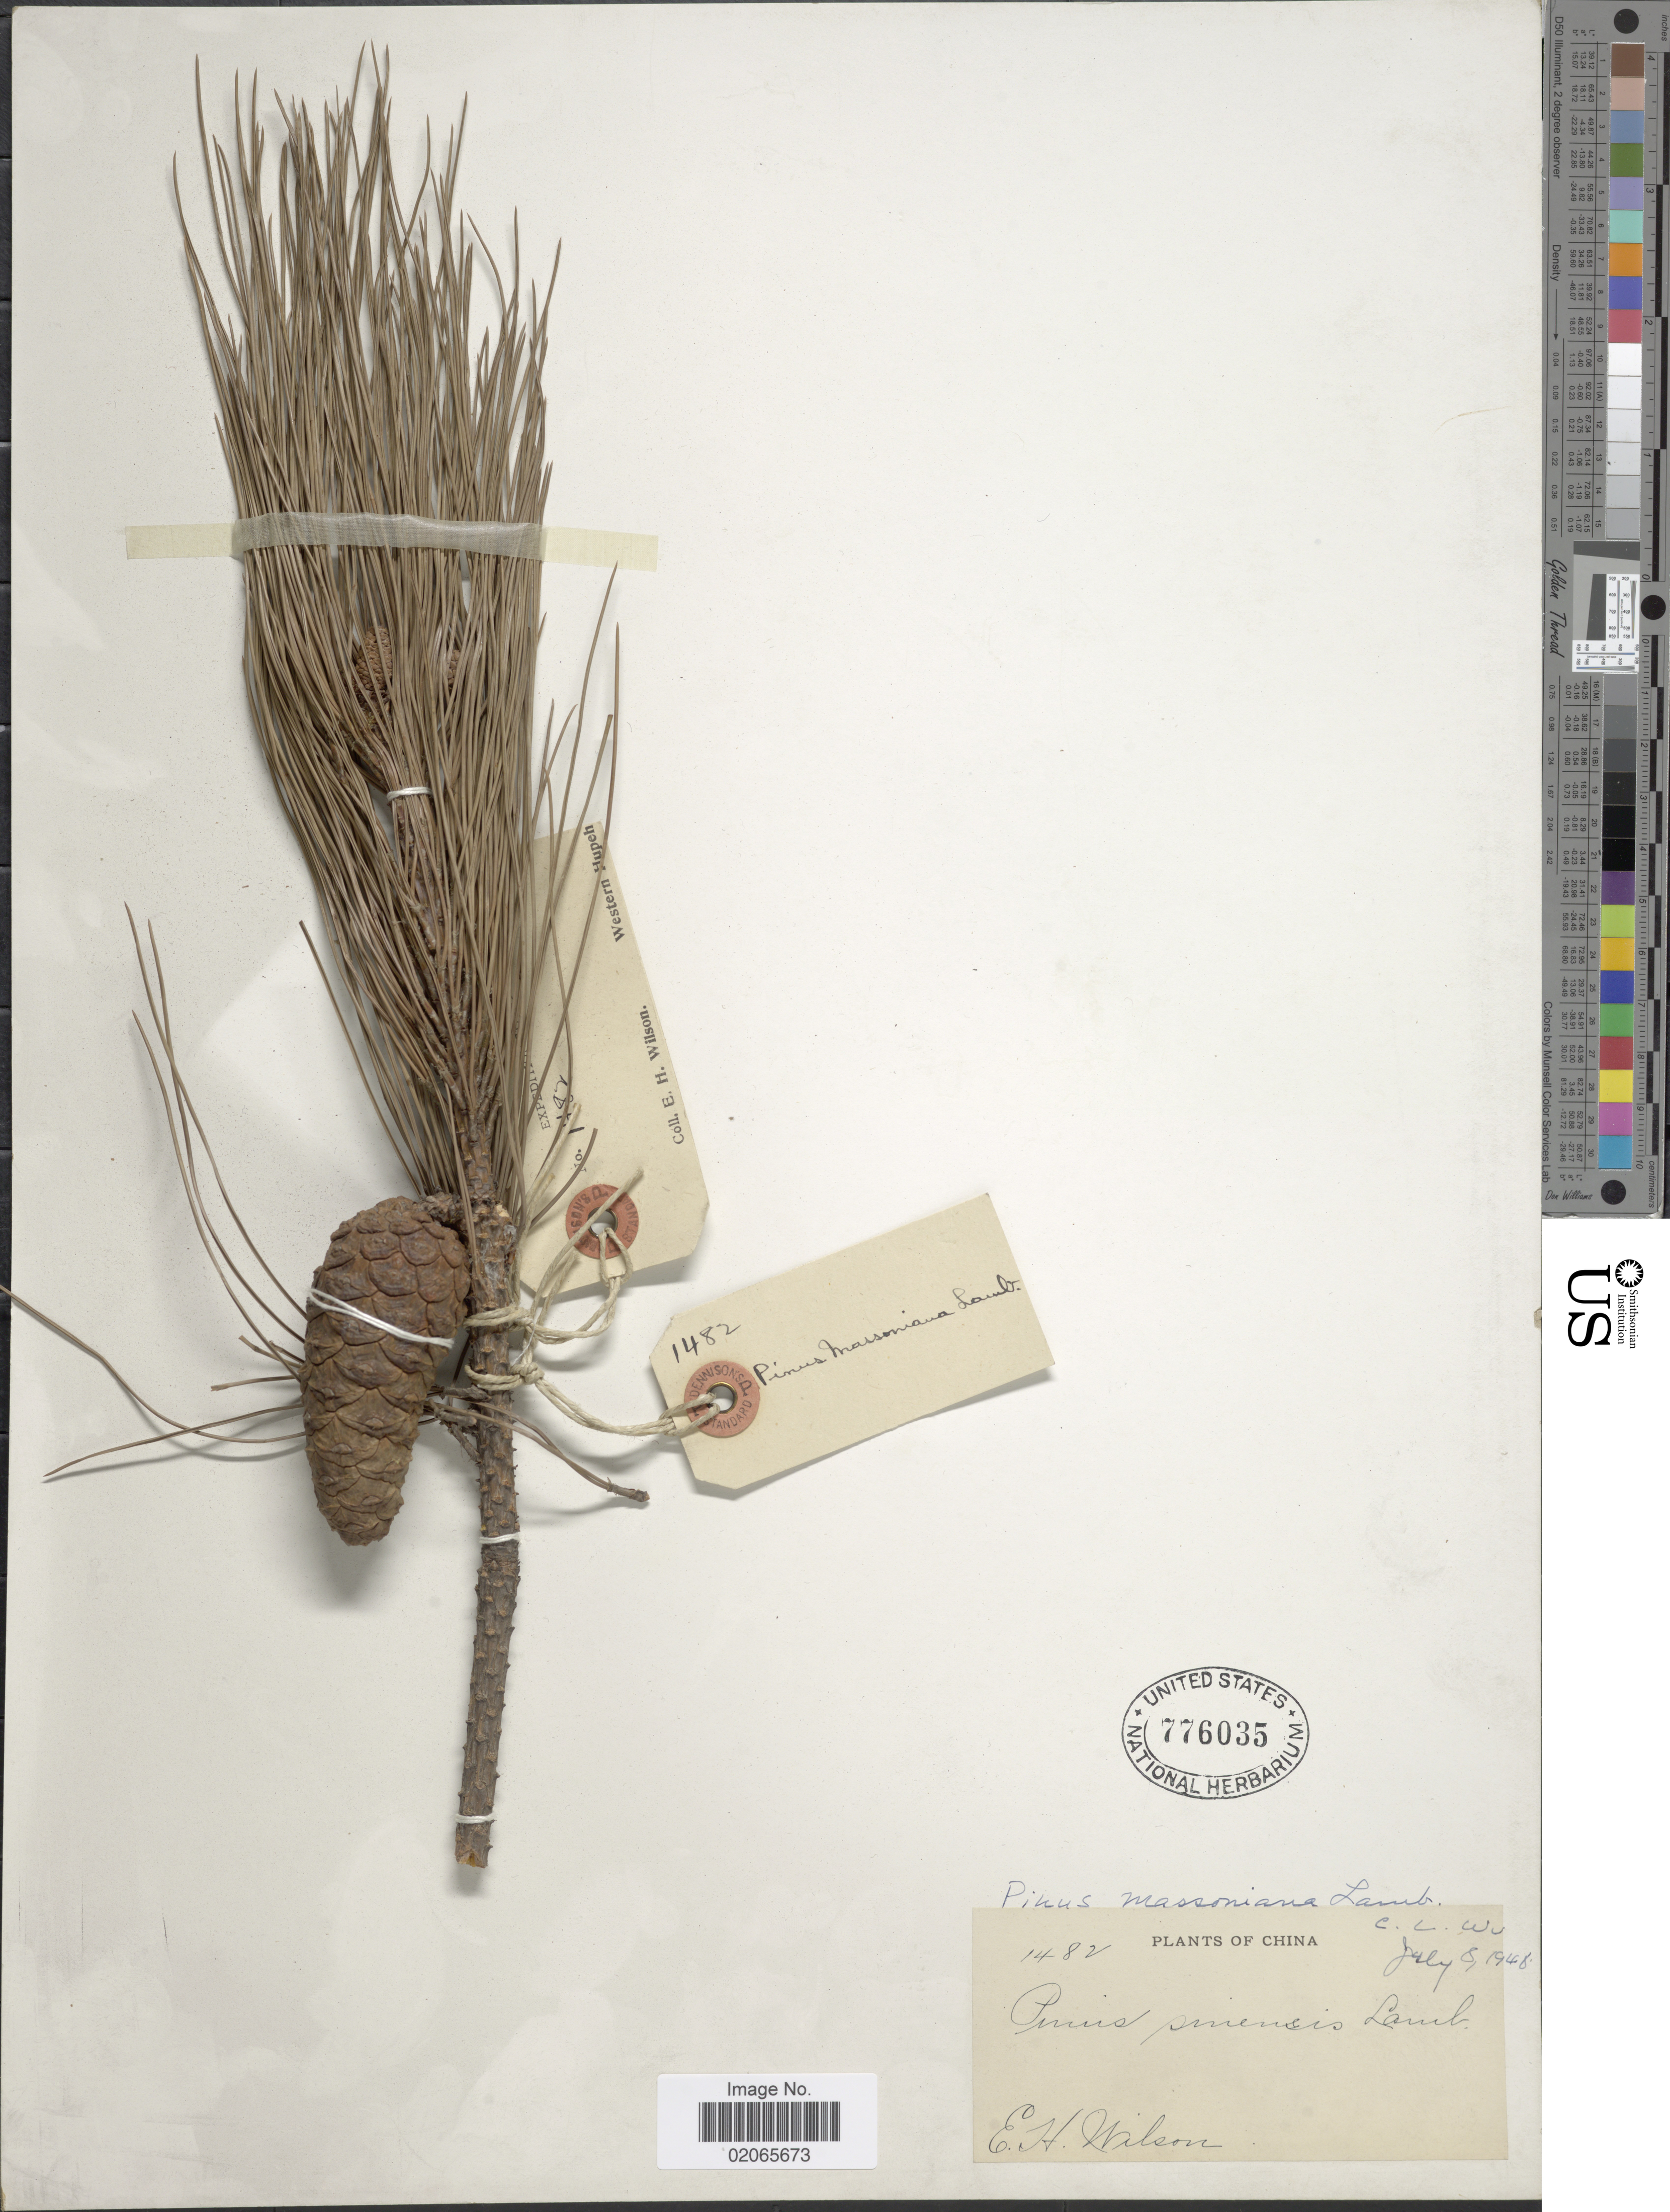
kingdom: Plantae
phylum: Tracheophyta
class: Pinopsida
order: Pinales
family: Pinaceae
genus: Pinus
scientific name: Pinus massoniana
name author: D. Don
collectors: E. Wilson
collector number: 1482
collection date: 1907/1909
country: China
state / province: Hubei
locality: Western Hupeh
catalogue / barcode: US 776035